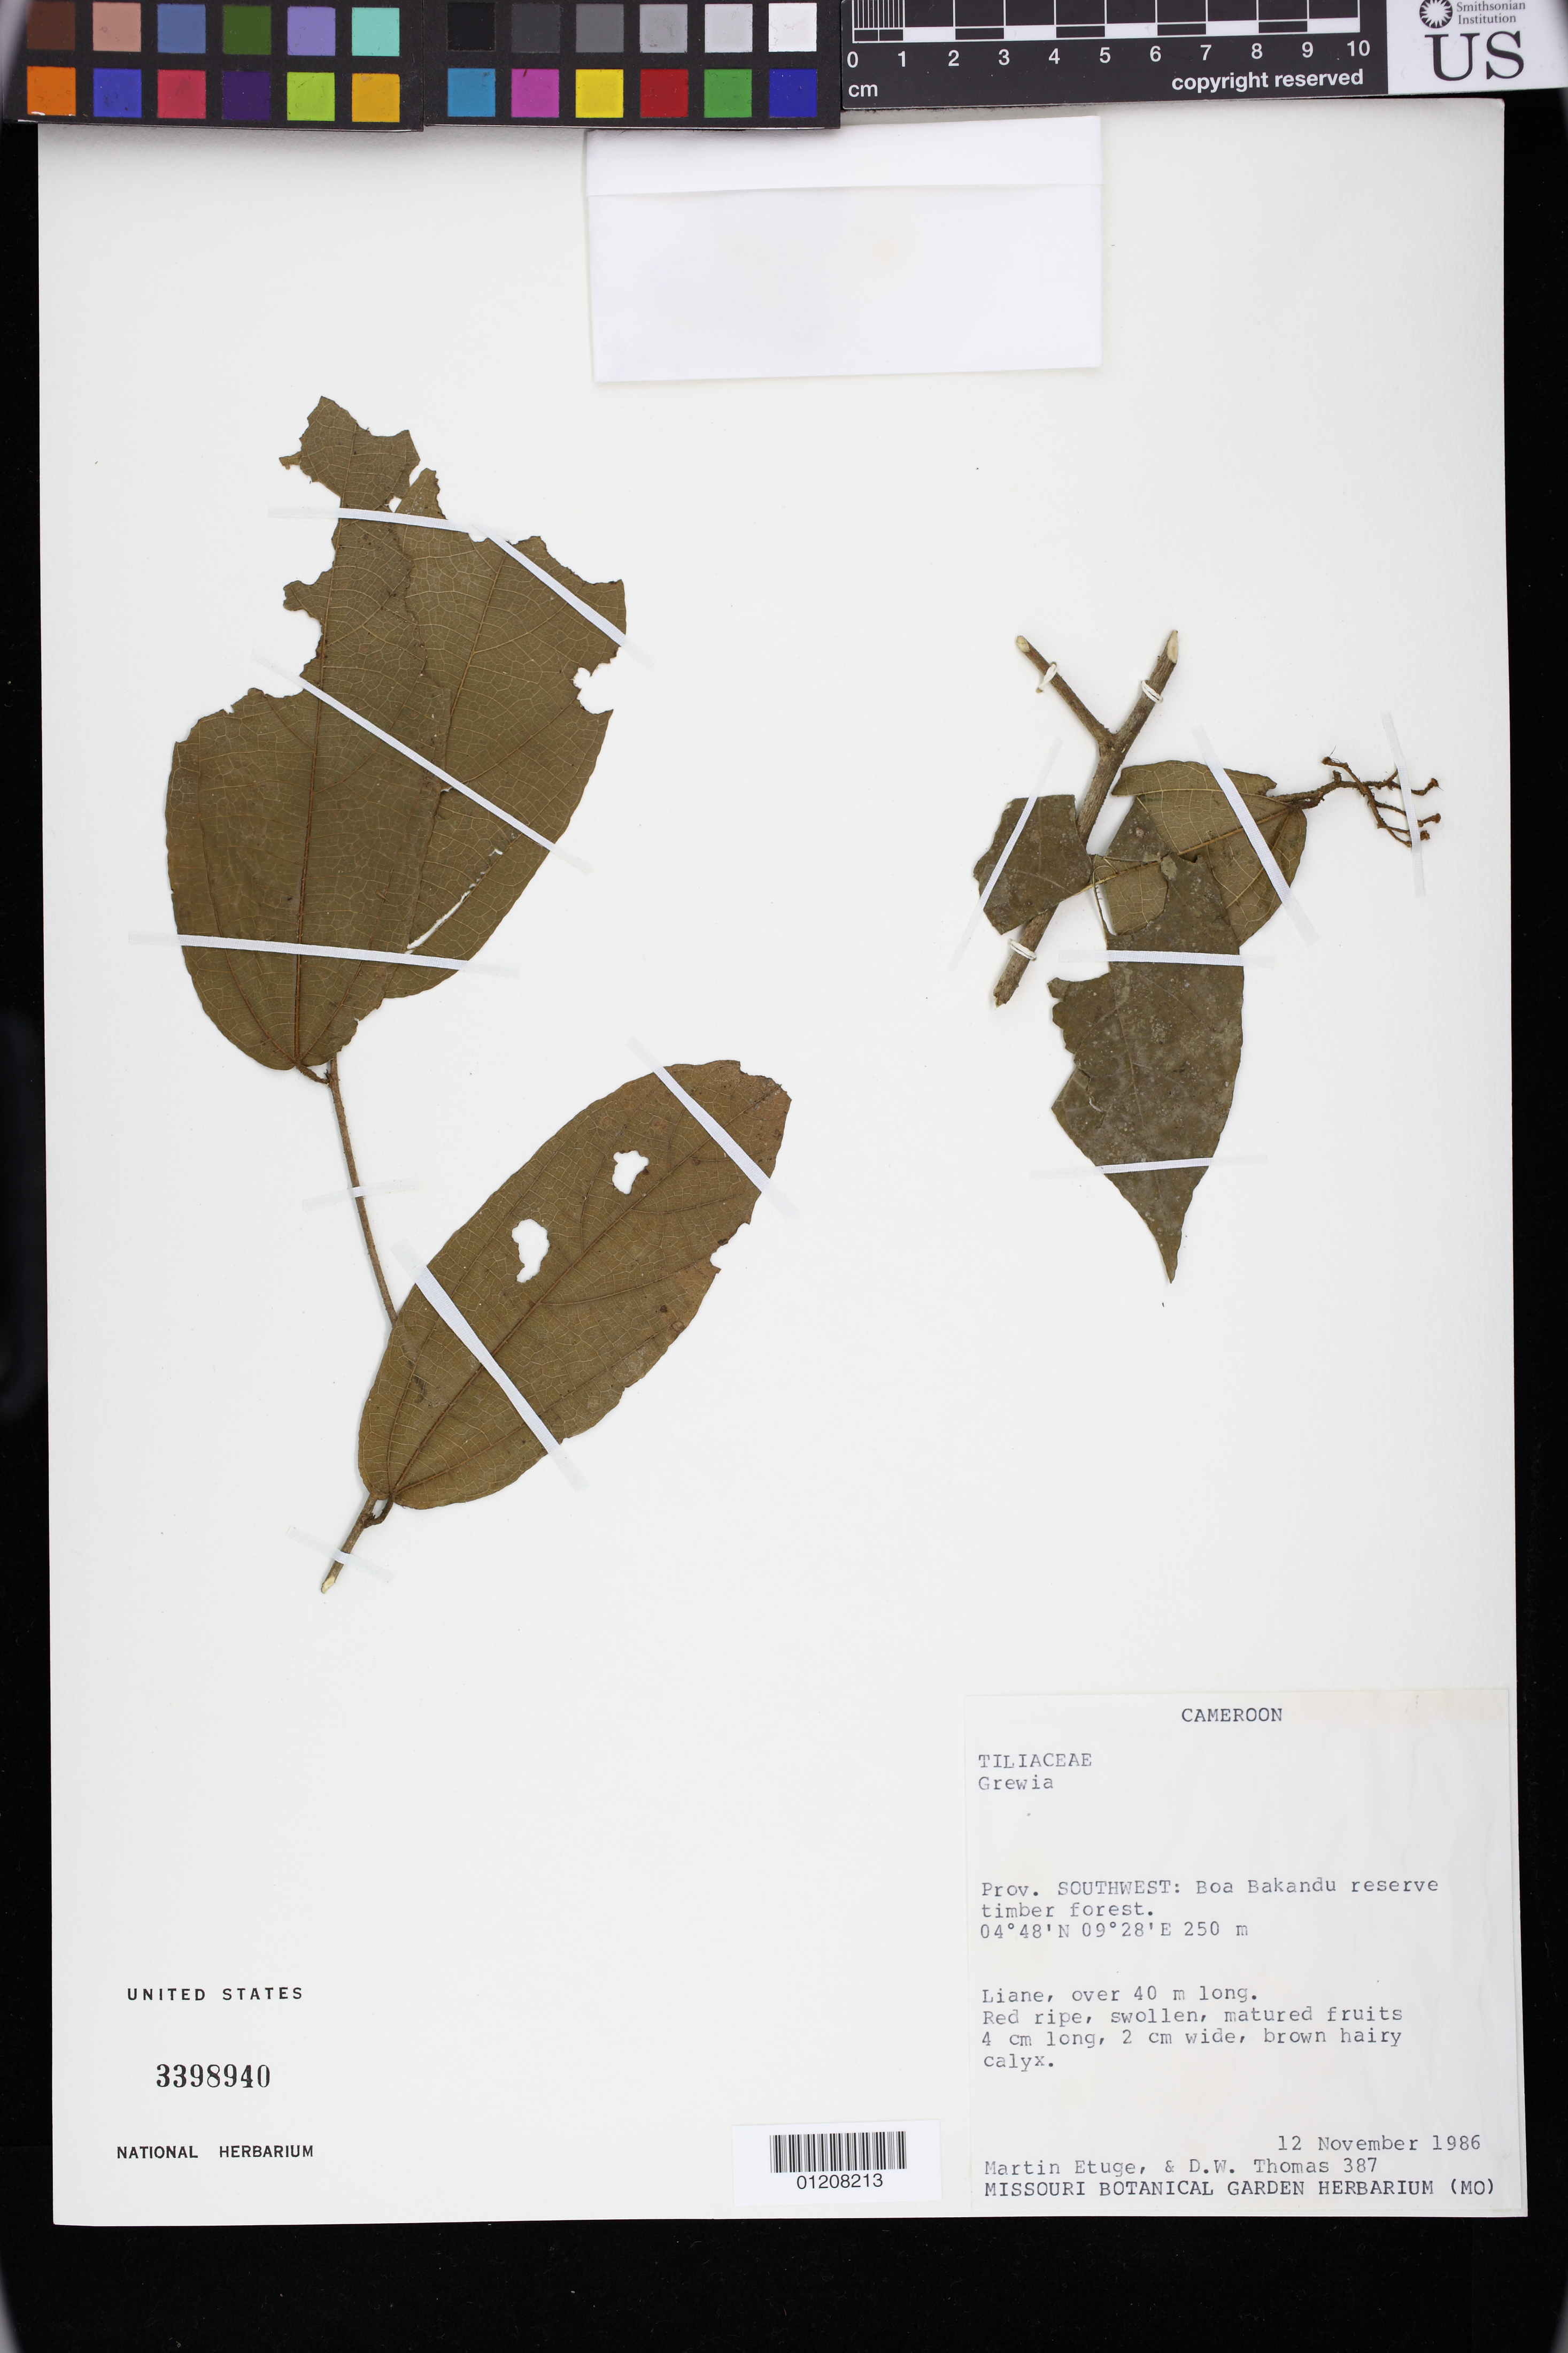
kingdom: Plantae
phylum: Tracheophyta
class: Magnoliopsida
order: Malvales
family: Malvaceae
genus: Microcos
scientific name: Microcos coriacea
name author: (Mast.) Burret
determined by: Dorr, L. J., (BOT), Smithsonian Institution - National Museum of Natural History (UNITED STATES)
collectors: M. Etuge & D. W. Thomas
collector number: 387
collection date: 1986-11-12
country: Cameroon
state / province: Sud-Ouest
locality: Boa Bakandu reserve timber forest.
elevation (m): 250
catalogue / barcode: US 3398940